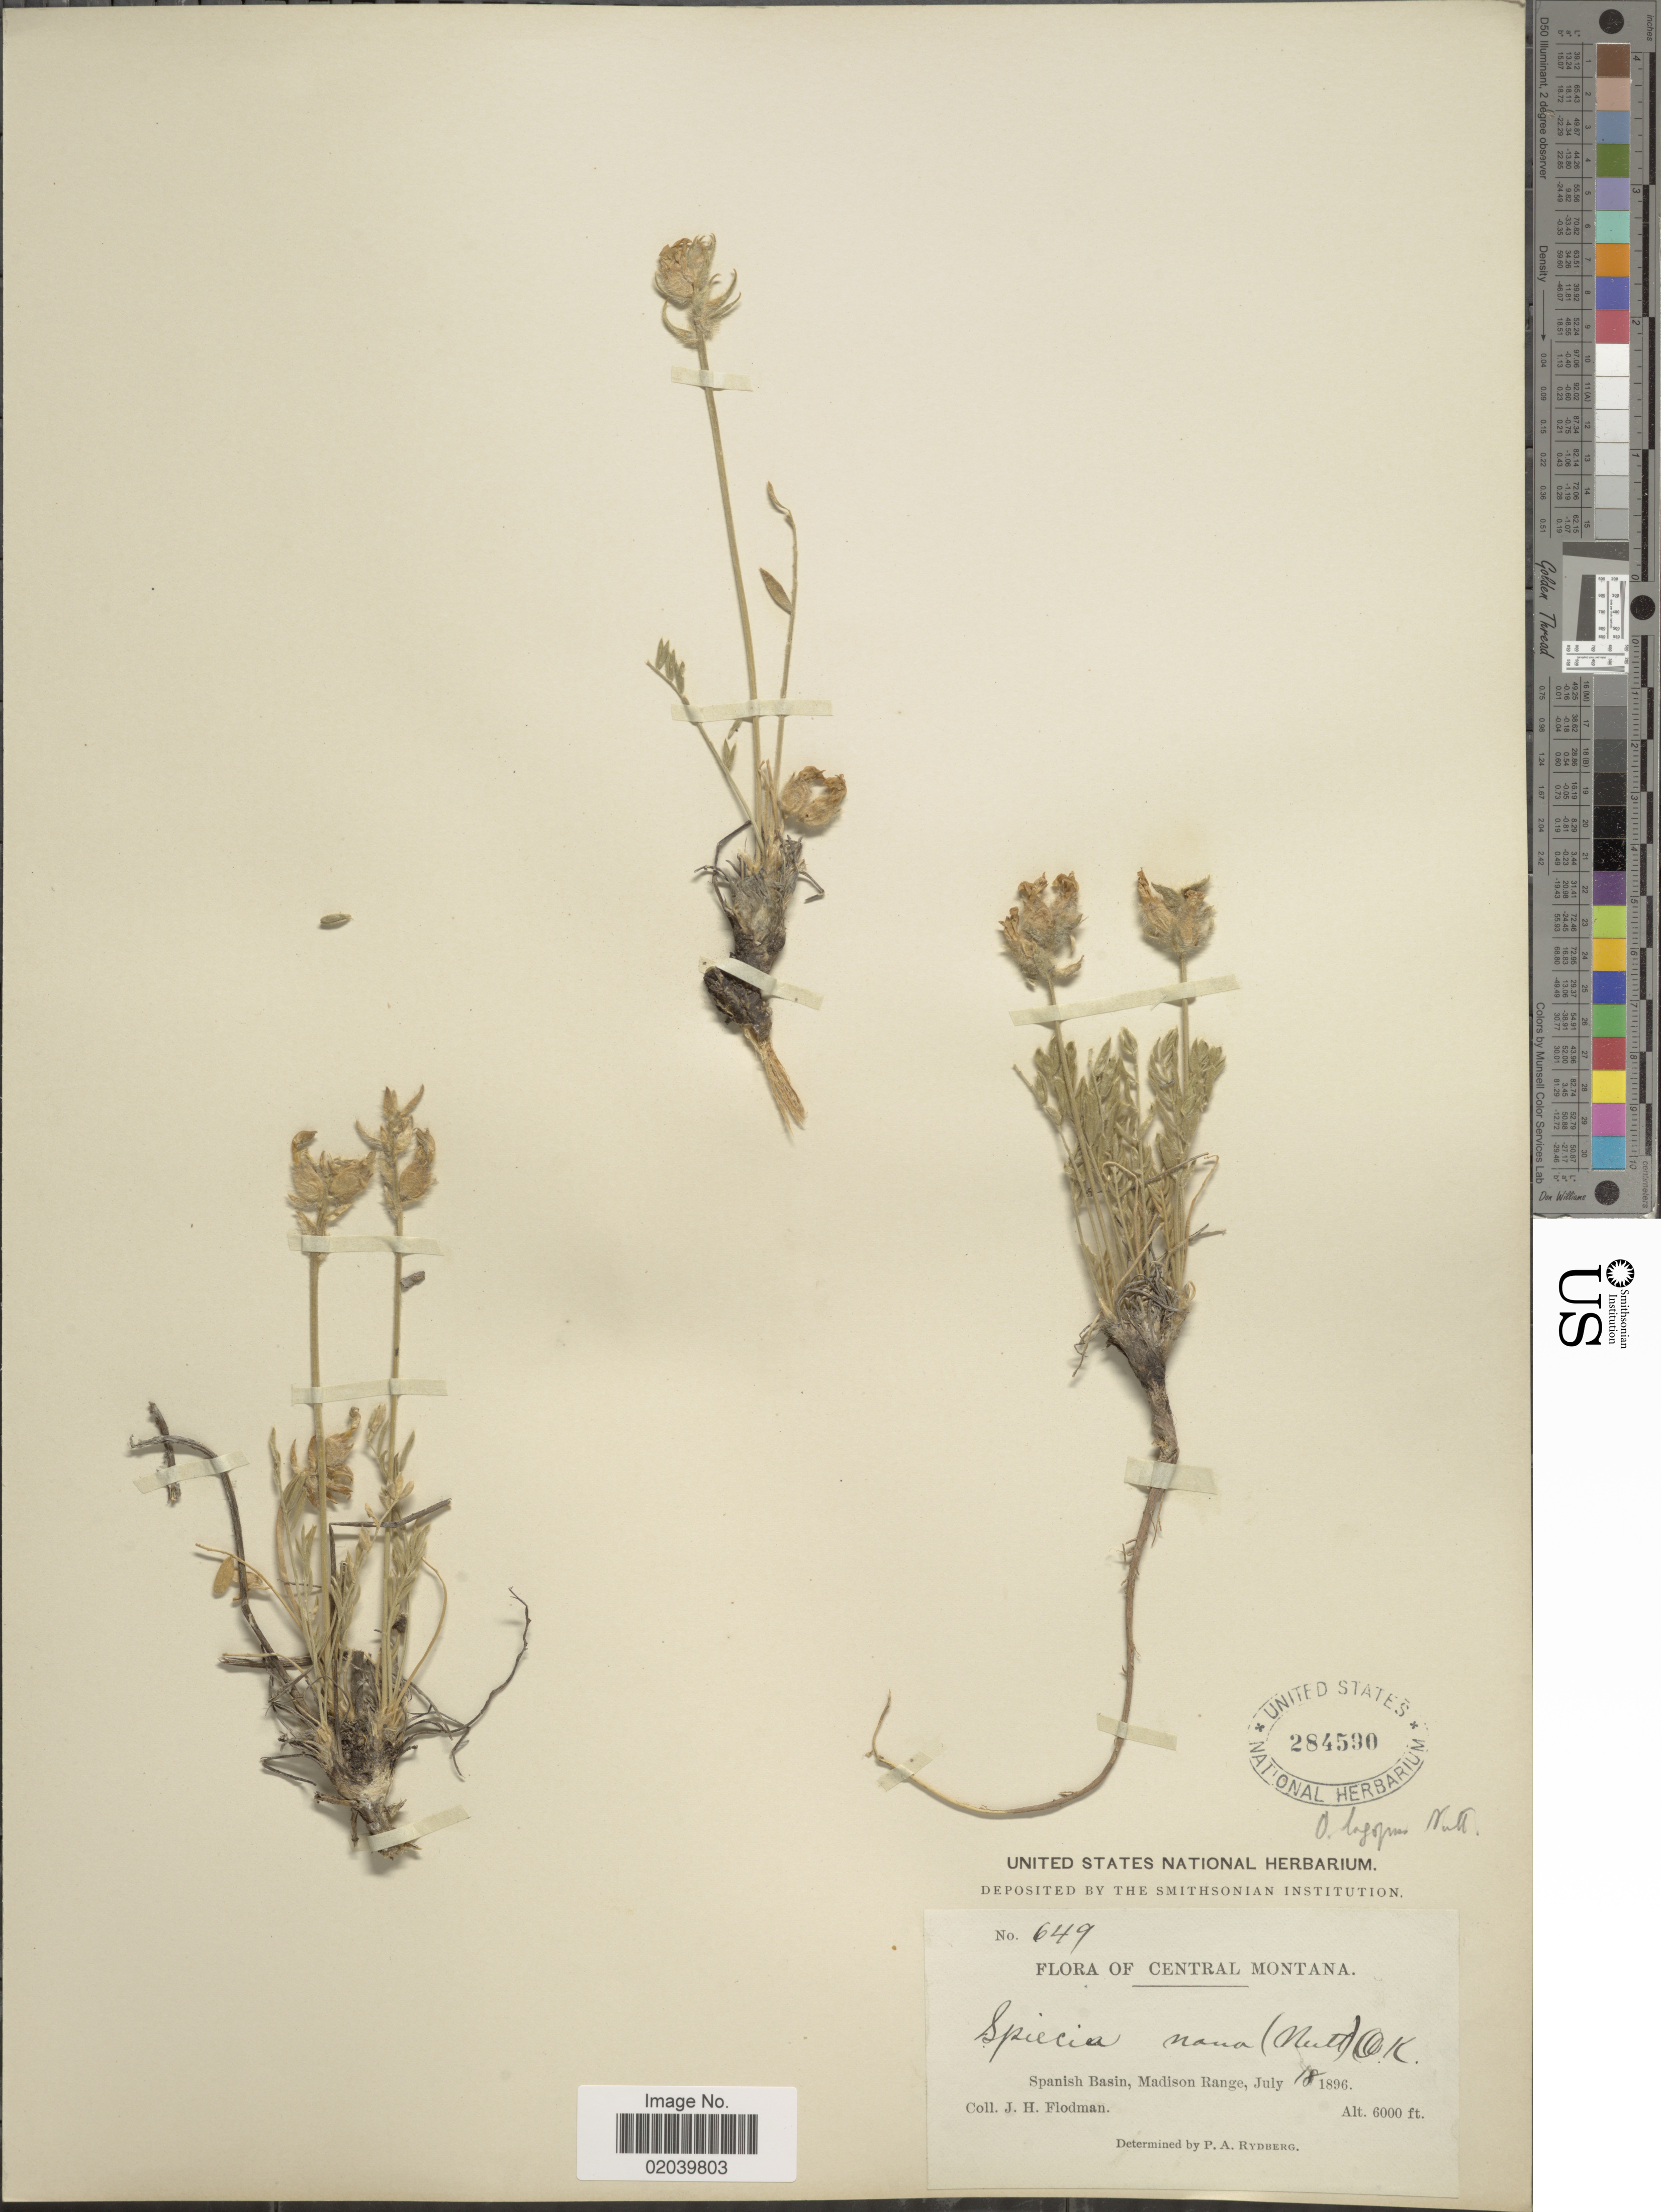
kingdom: Plantae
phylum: Tracheophyta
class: Magnoliopsida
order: Fabales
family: Fabaceae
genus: Oxytropis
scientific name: Oxytropis lagopus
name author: Nutt.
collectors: J. Flodman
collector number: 649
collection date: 1896-07-18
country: United States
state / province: Montana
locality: Central Montana. Spanish Basin, Madison Range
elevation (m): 1829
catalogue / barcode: US 284590